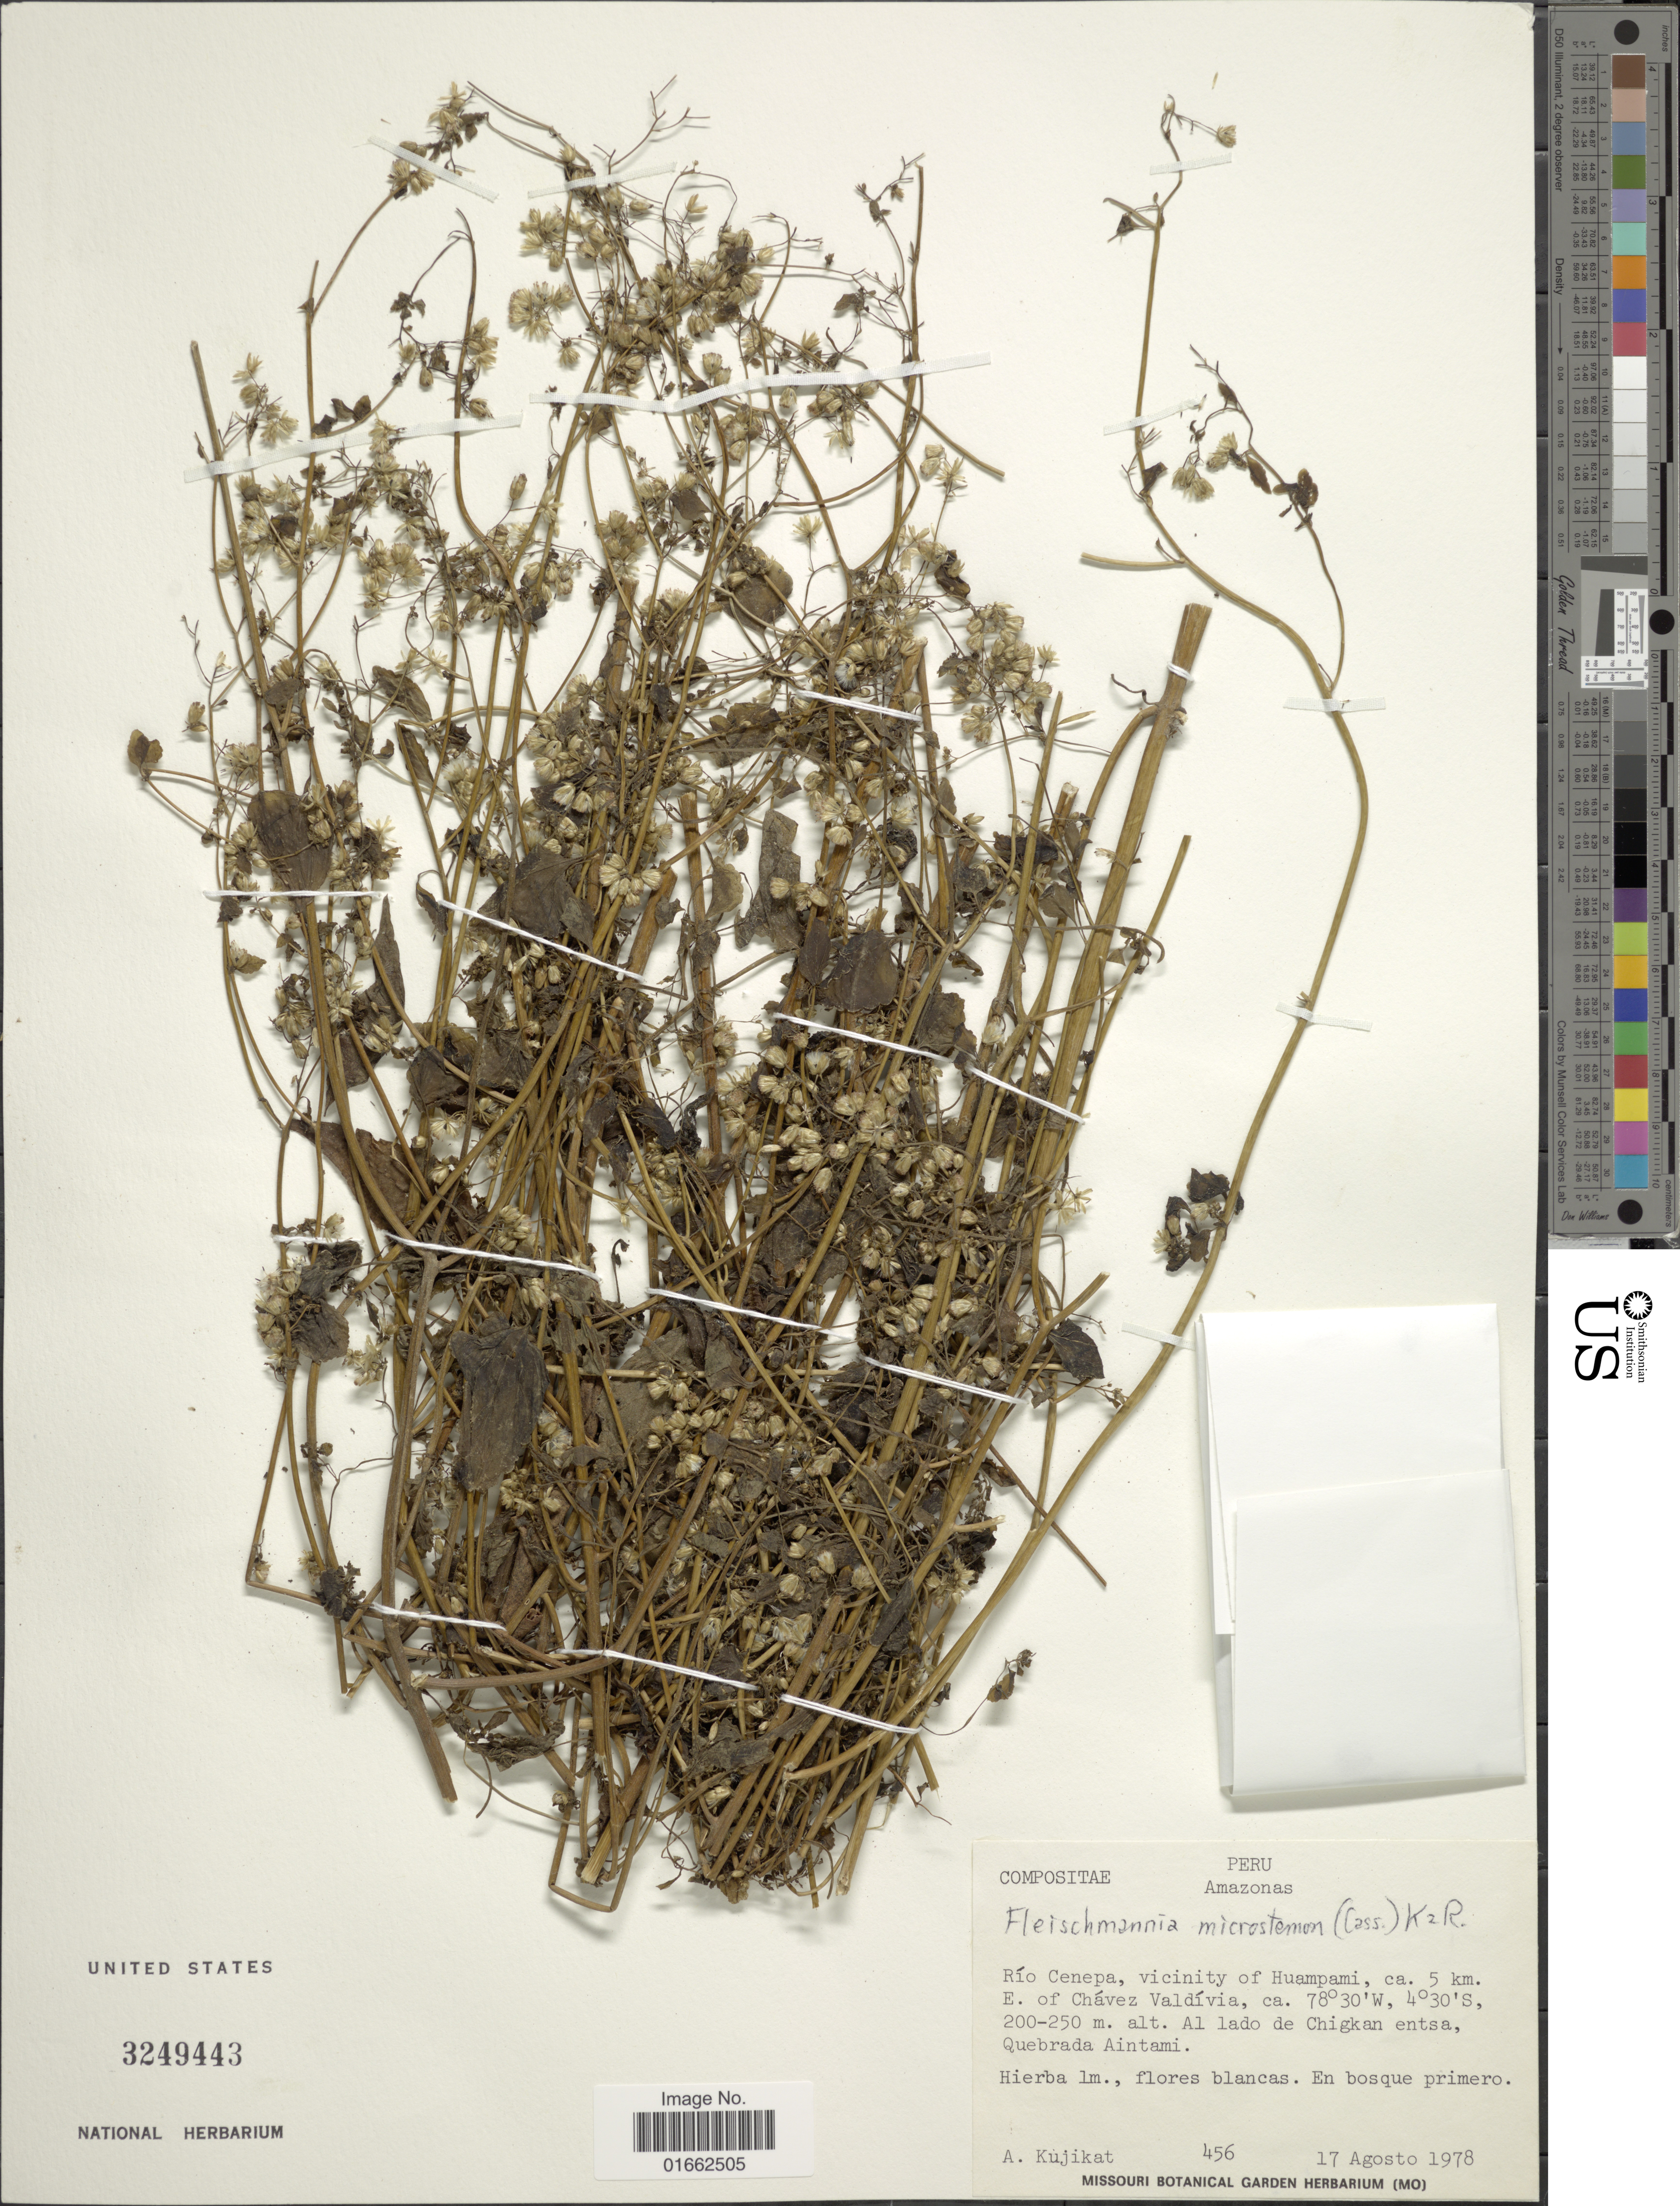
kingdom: Plantae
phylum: Tracheophyta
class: Magnoliopsida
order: Asterales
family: Asteraceae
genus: Fleischmannia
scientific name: Fleischmannia microstemon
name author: (Cass.) R.M. King & H. Rob.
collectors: A. Kujikat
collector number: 456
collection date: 1978-08-17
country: Peru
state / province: Amazonas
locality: Río Cenepa, vicinity of Huampami, ca. 5 km. E. of Chávez Valdívia. Al lado de Chigkan entsa, Quebrada Aintami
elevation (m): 200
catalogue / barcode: US 3249443